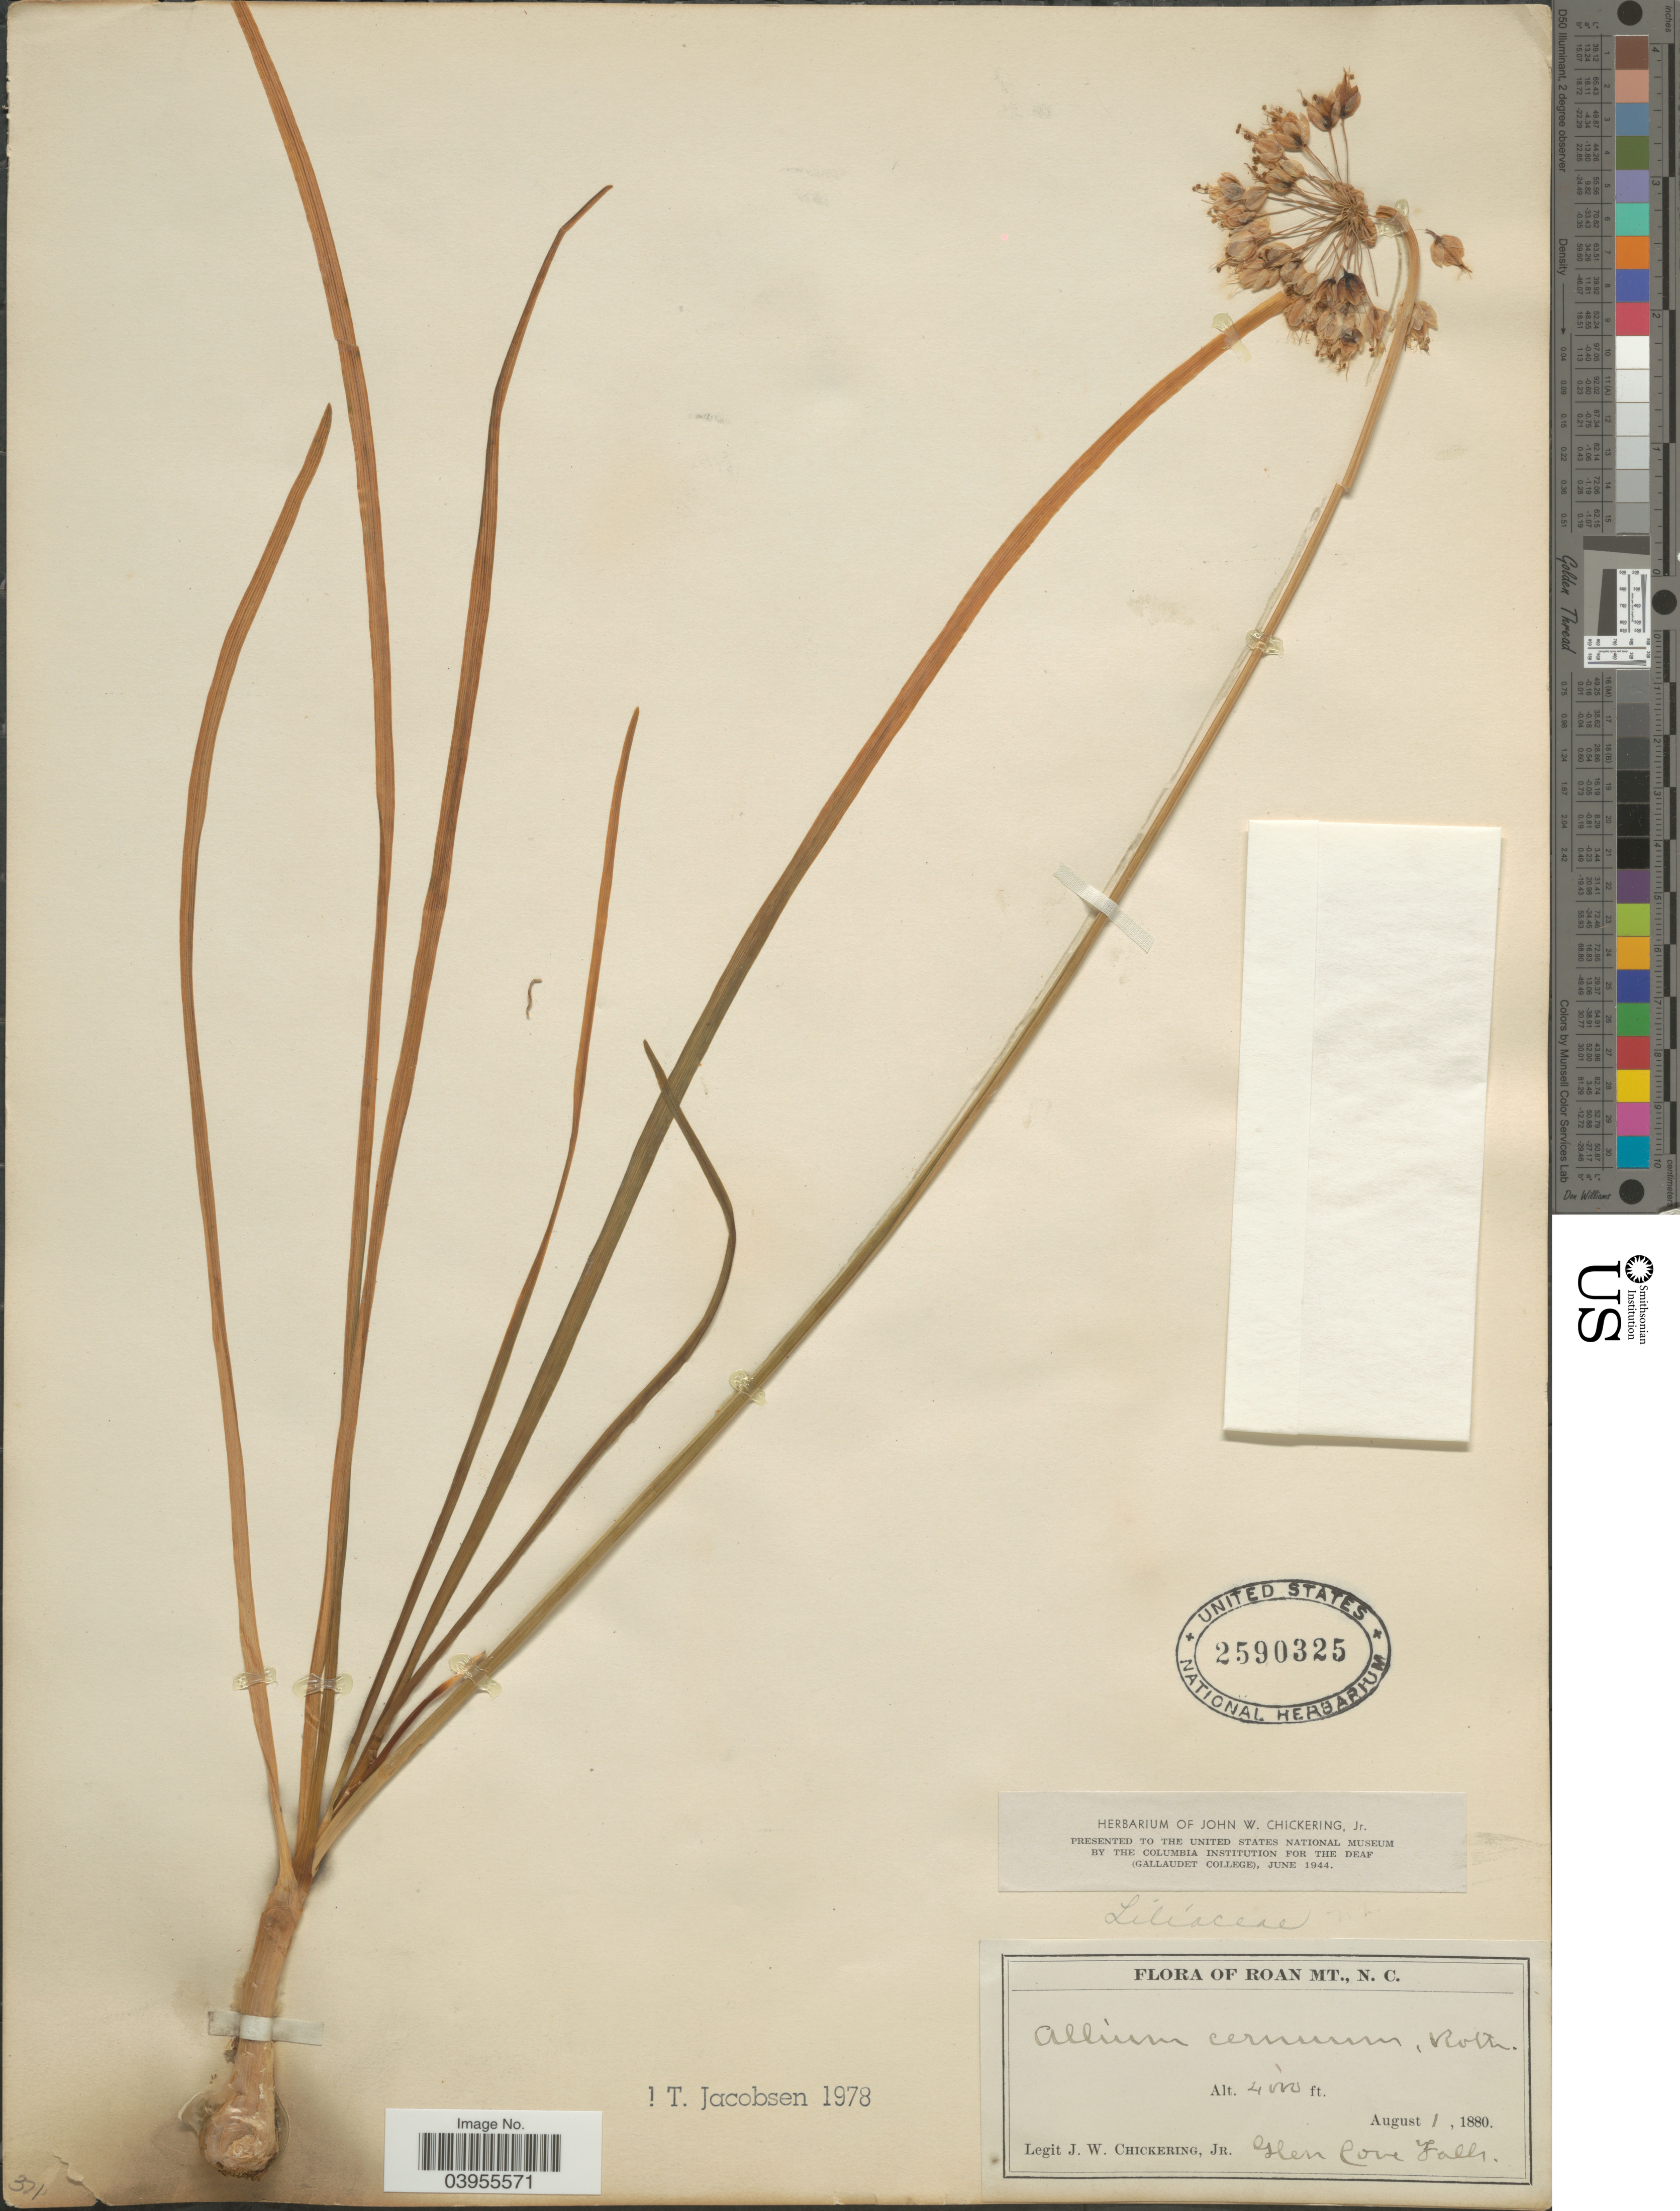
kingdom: Plantae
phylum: Tracheophyta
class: Liliopsida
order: Asparagales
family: Amaryllidaceae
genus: Allium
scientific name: Allium cernuum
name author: Roth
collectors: J. W. Chickering Jr.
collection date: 1880-08-01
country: United States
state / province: North Carolina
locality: Roan Mt. Glen Cove Falls.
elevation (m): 1219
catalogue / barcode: US 2590325